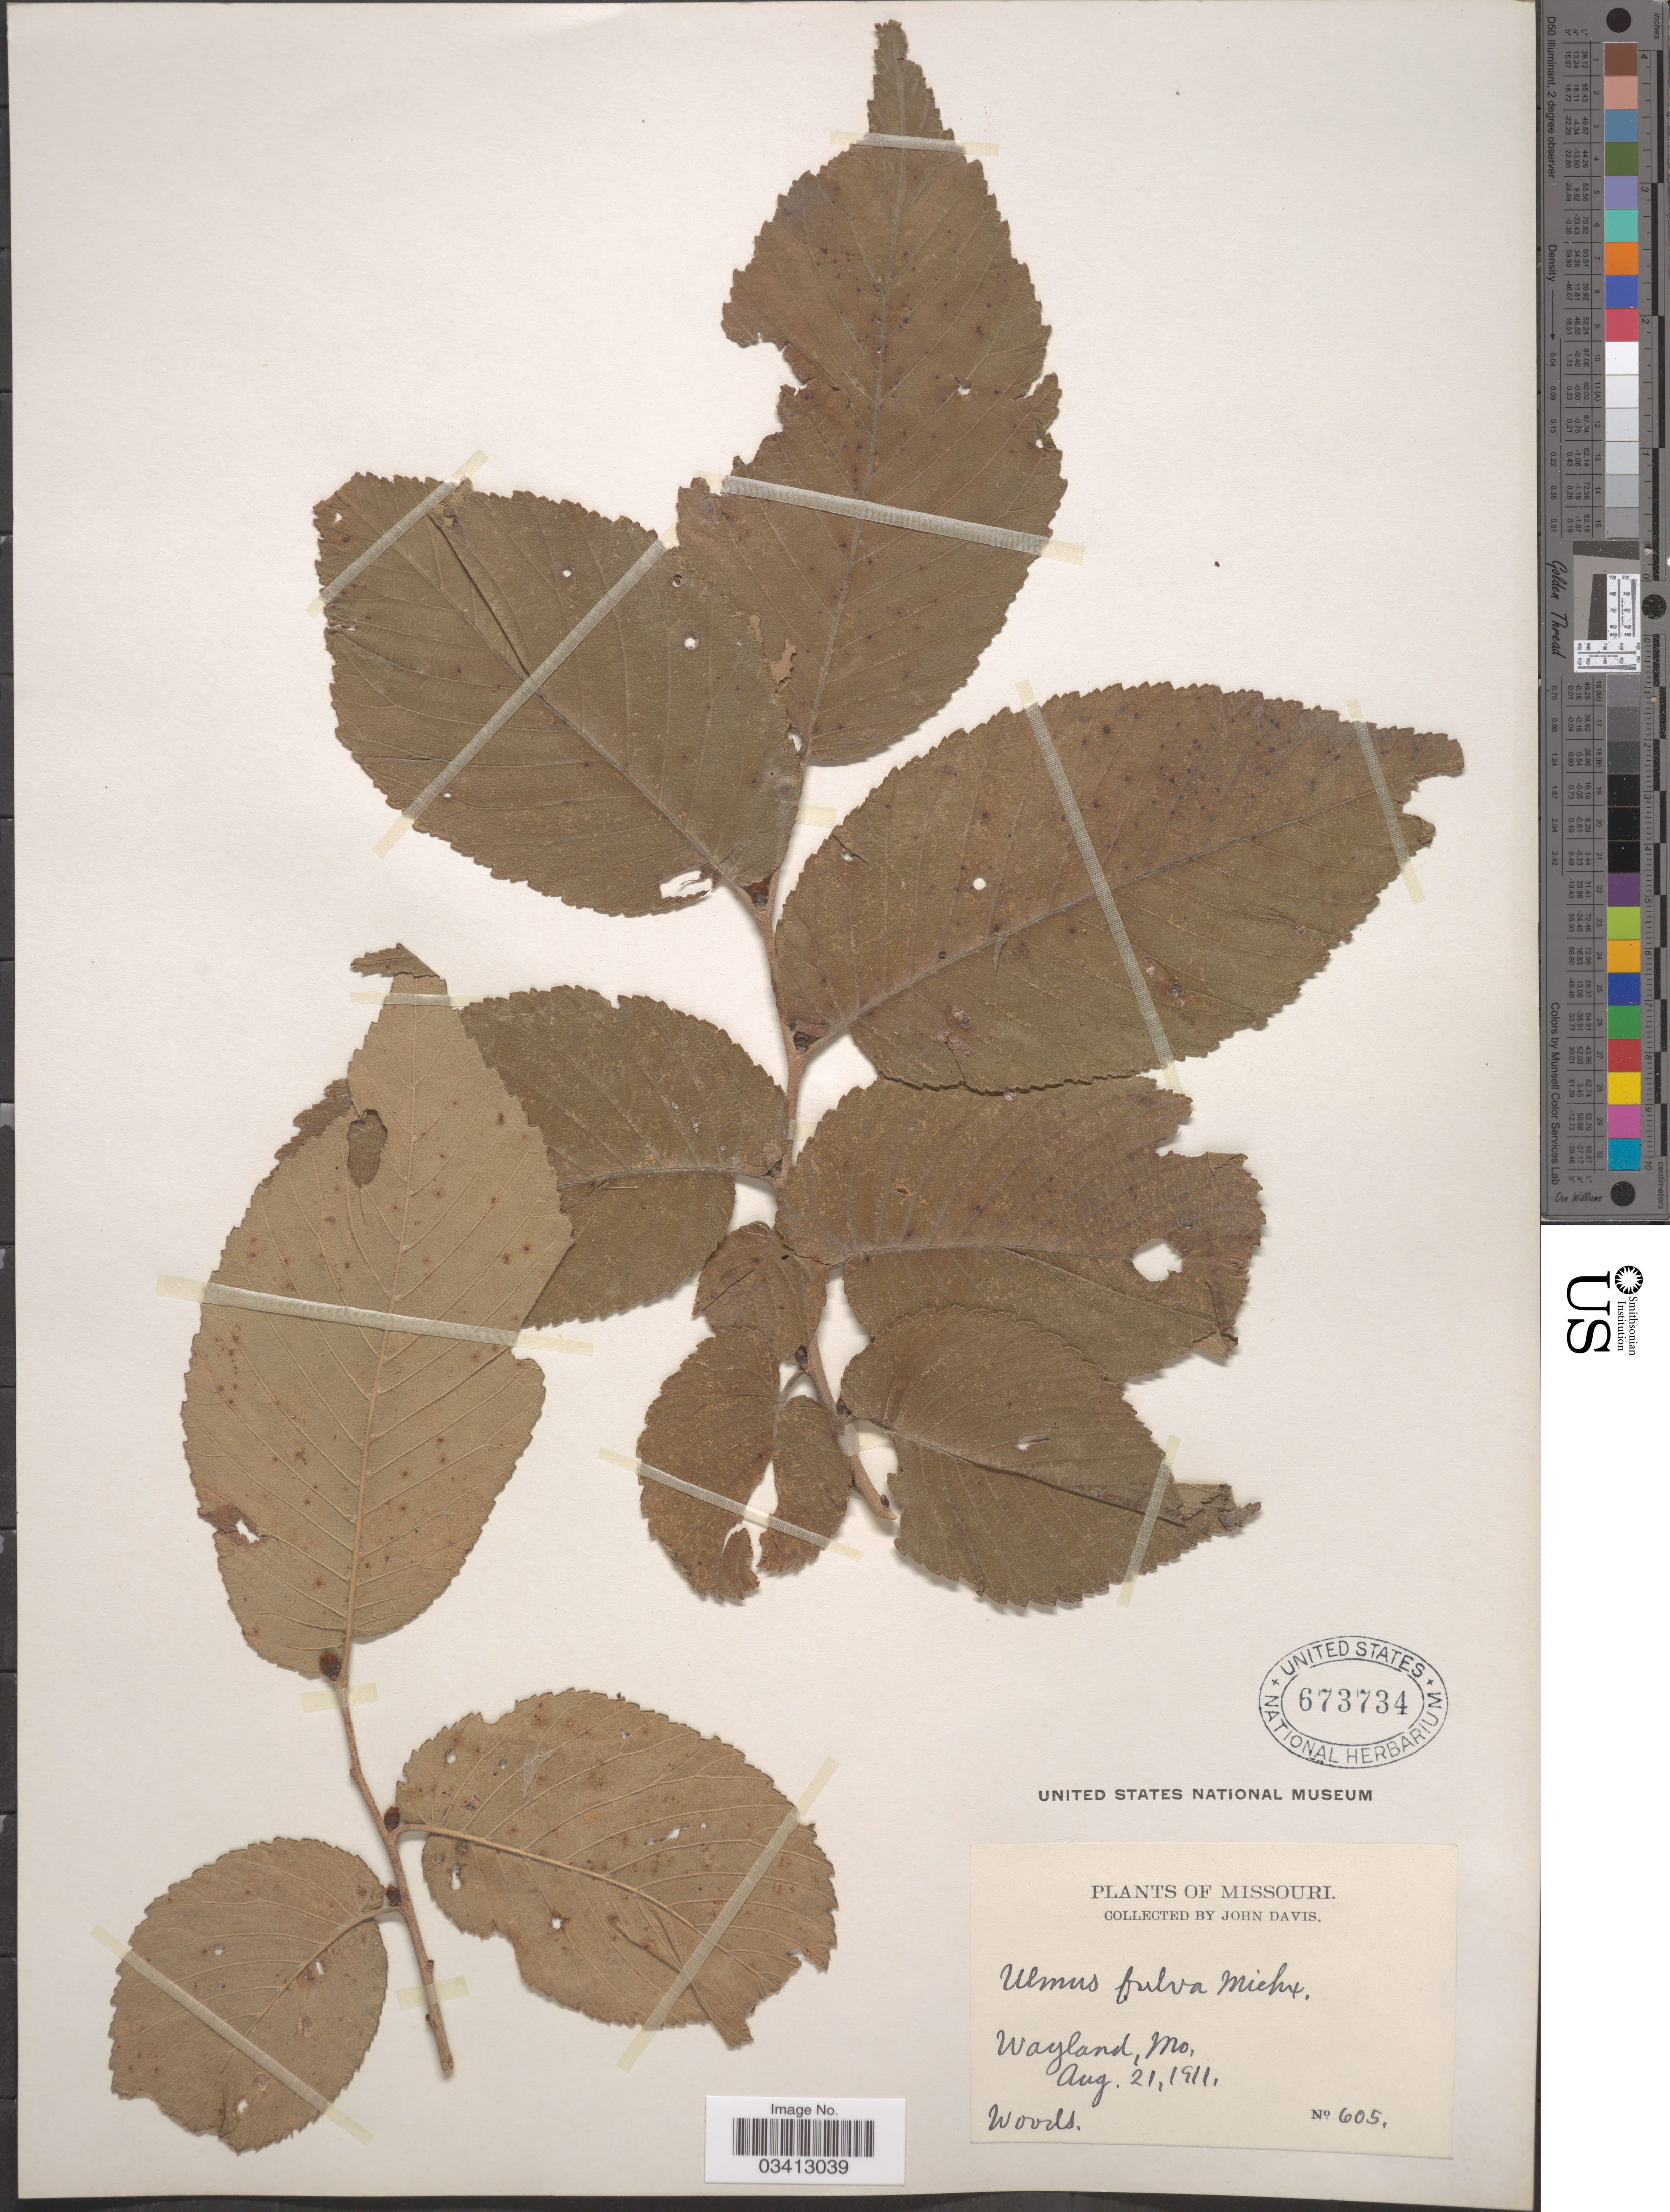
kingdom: Plantae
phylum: Tracheophyta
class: Magnoliopsida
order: Rosales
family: Ulmaceae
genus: Ulmus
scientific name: Ulmus rubra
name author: Muhl.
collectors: J. Davis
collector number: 605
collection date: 1911-08-21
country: United States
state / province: Missouri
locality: Wayland.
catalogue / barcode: US 673734